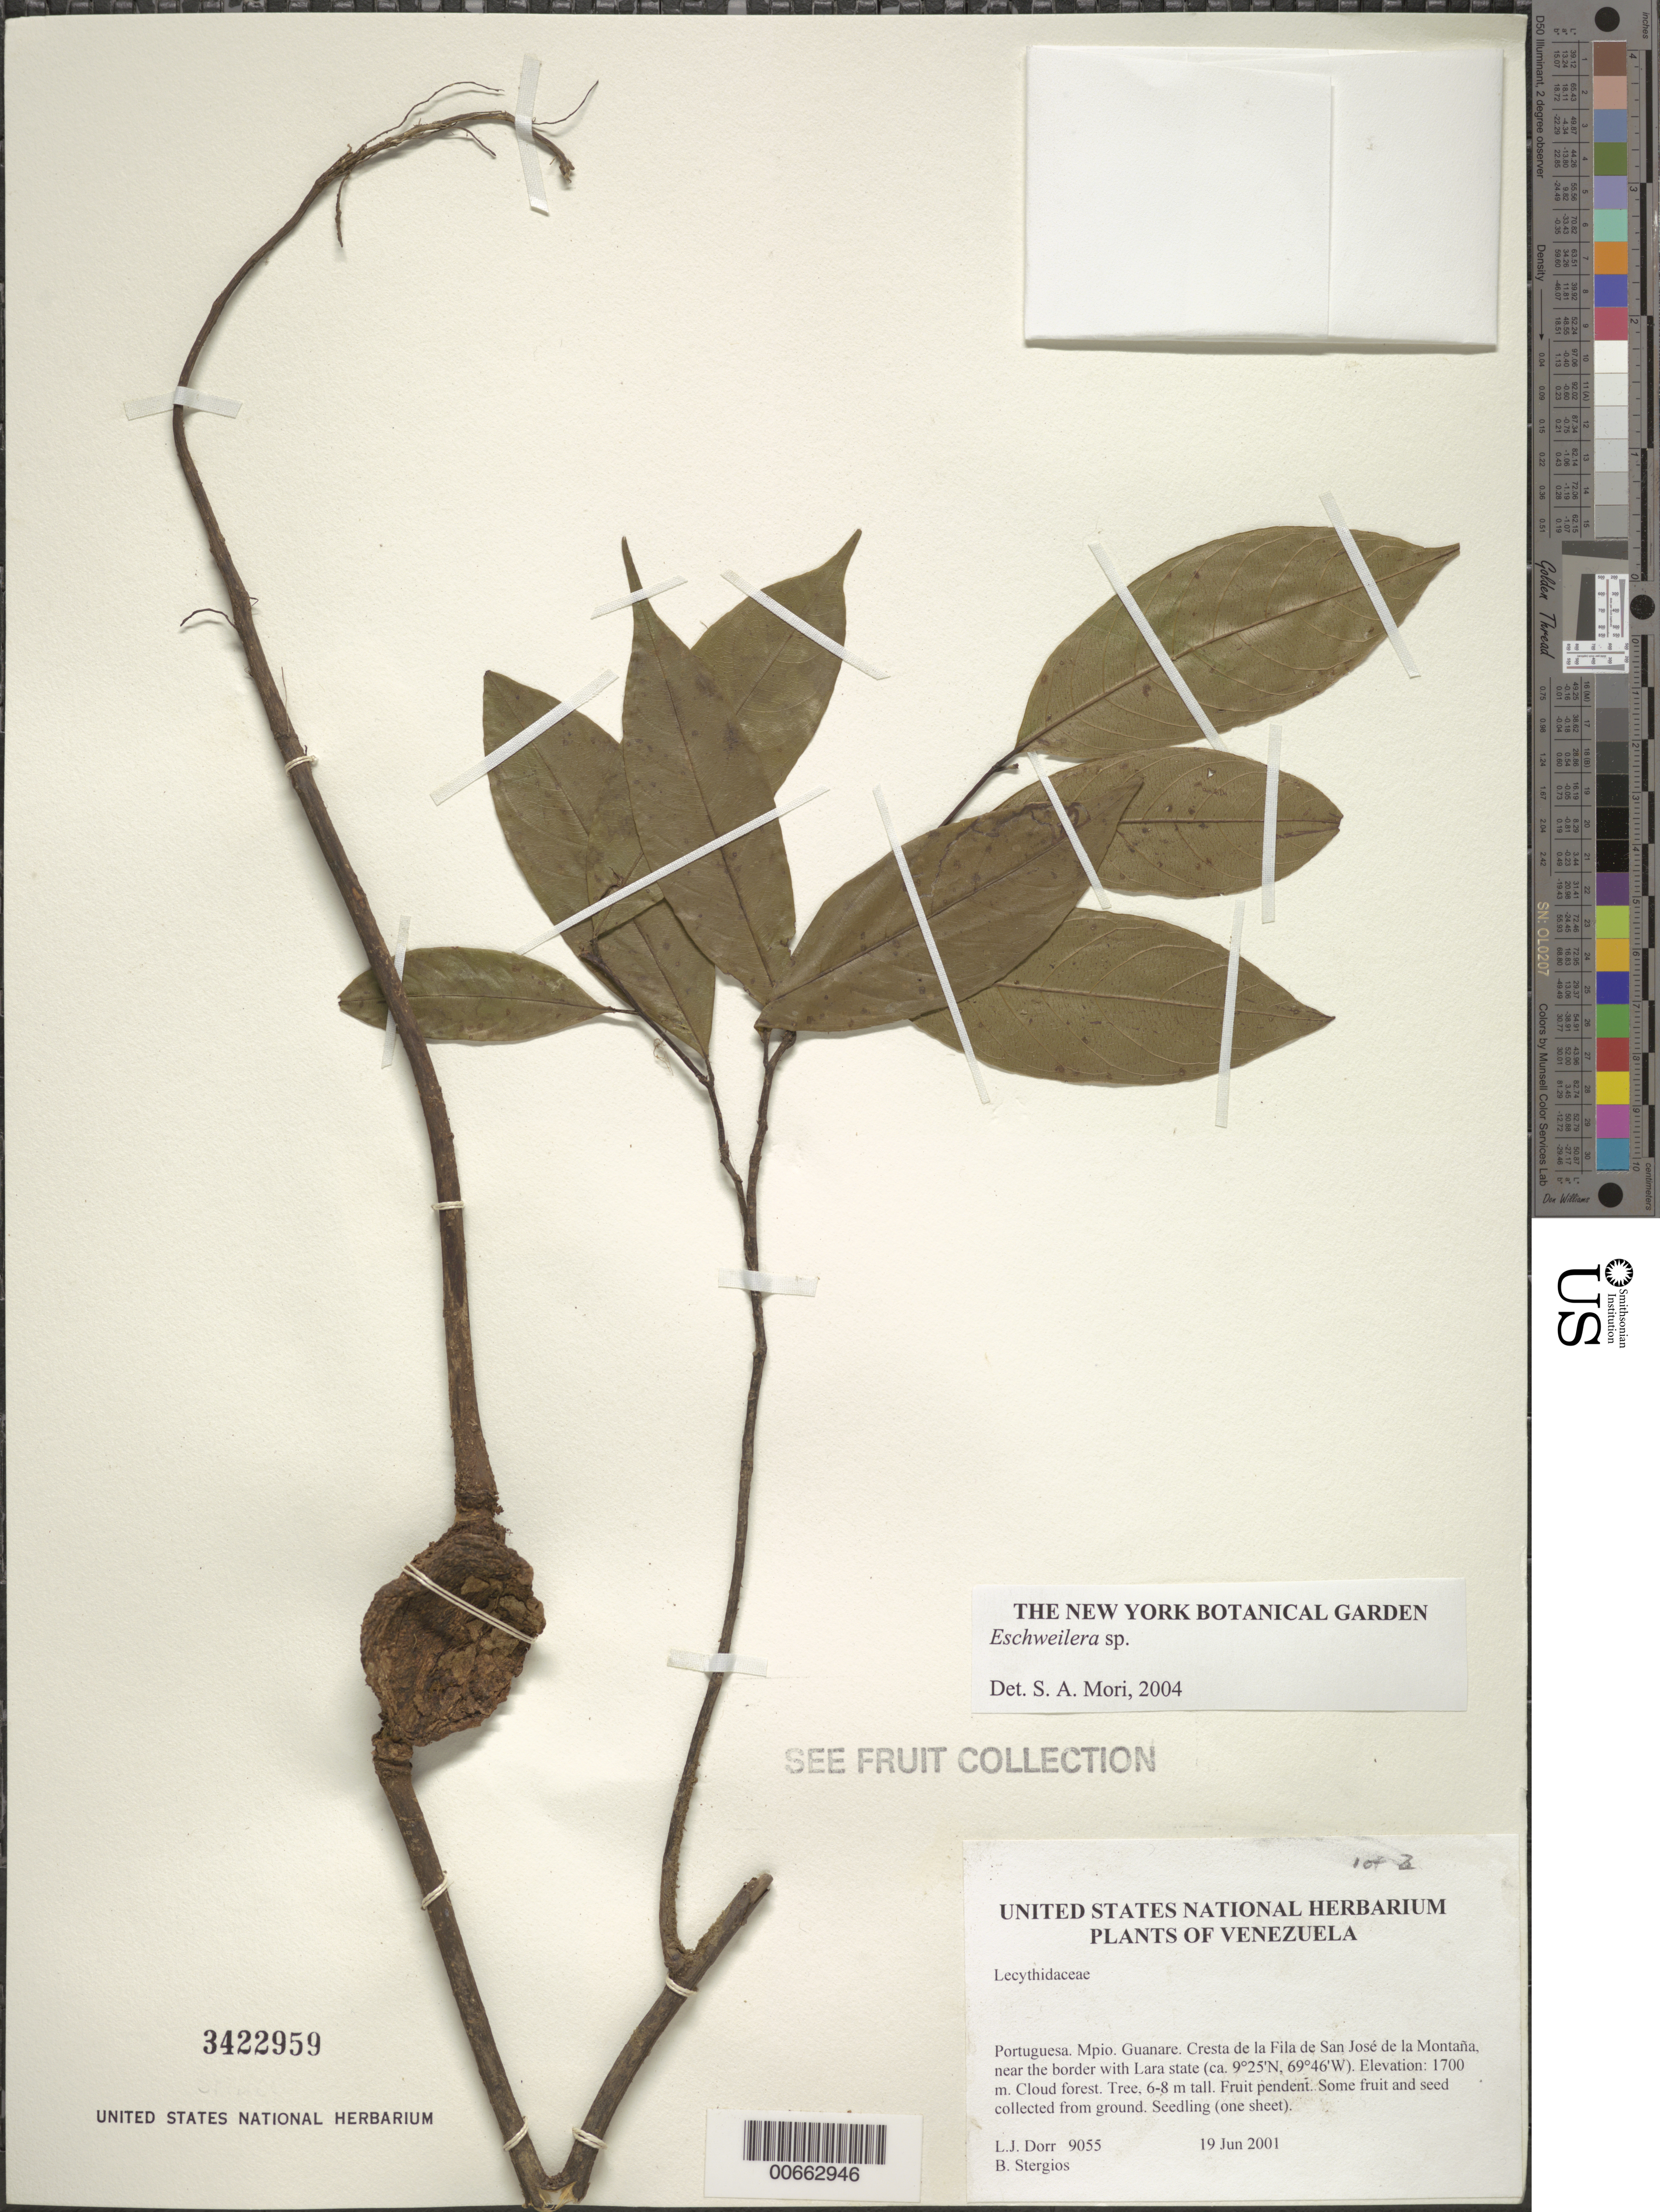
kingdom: Plantae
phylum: Tracheophyta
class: Magnoliopsida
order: Ericales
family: Lecythidaceae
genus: Eschweilera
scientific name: Eschweilera sp.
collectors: L. J. Dorr & B. G. Stergios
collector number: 9055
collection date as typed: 19 Jun 2001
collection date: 2001-06-19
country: Venezuela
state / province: Portuguesa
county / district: Guanare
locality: Cresta de la Fila de San José de la Montaña, near the border with Lara state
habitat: Cloud forest.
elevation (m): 1700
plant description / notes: PORT, US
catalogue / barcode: US 3422959